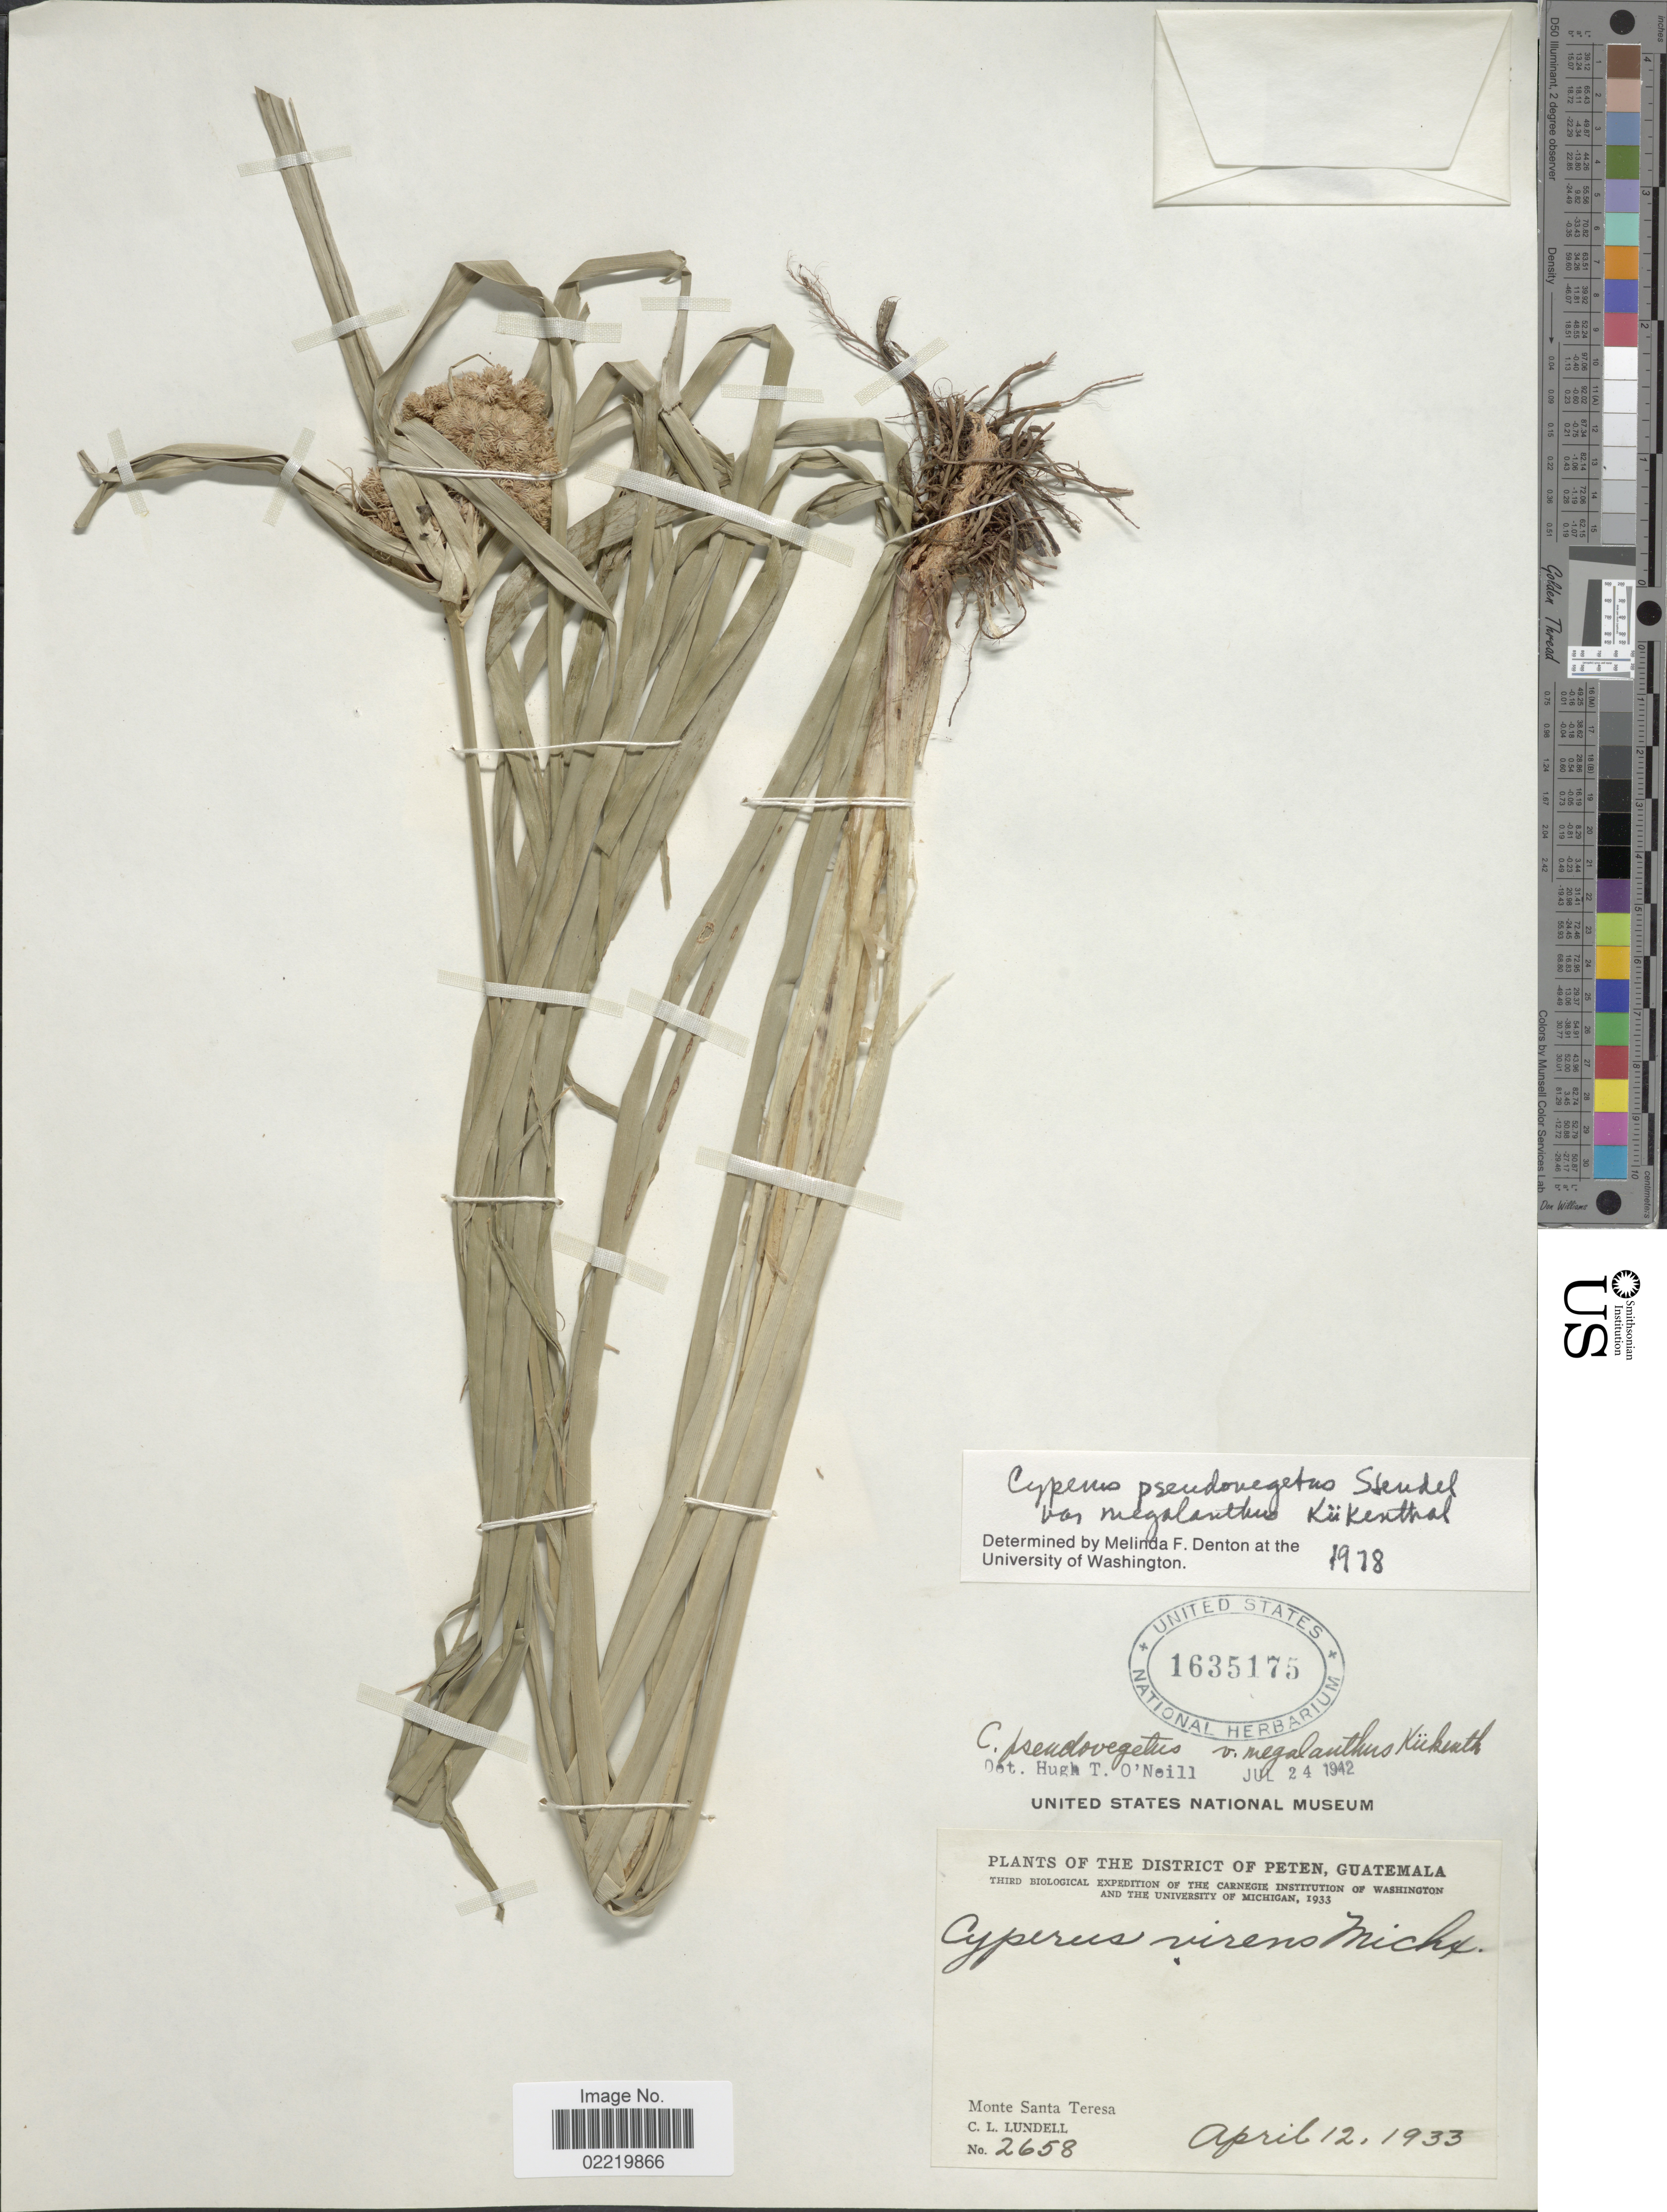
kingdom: Plantae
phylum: Tracheophyta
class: Liliopsida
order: Poales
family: Cyperaceae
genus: Cyperus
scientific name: Cyperus pseudovegetus var. megalanthus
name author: Kük. in Engl.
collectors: C. L. Lundell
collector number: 2658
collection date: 1933-04-12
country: Guatemala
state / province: El Petén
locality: District of Peten, Monte Santa Teresa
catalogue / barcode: US 1635175